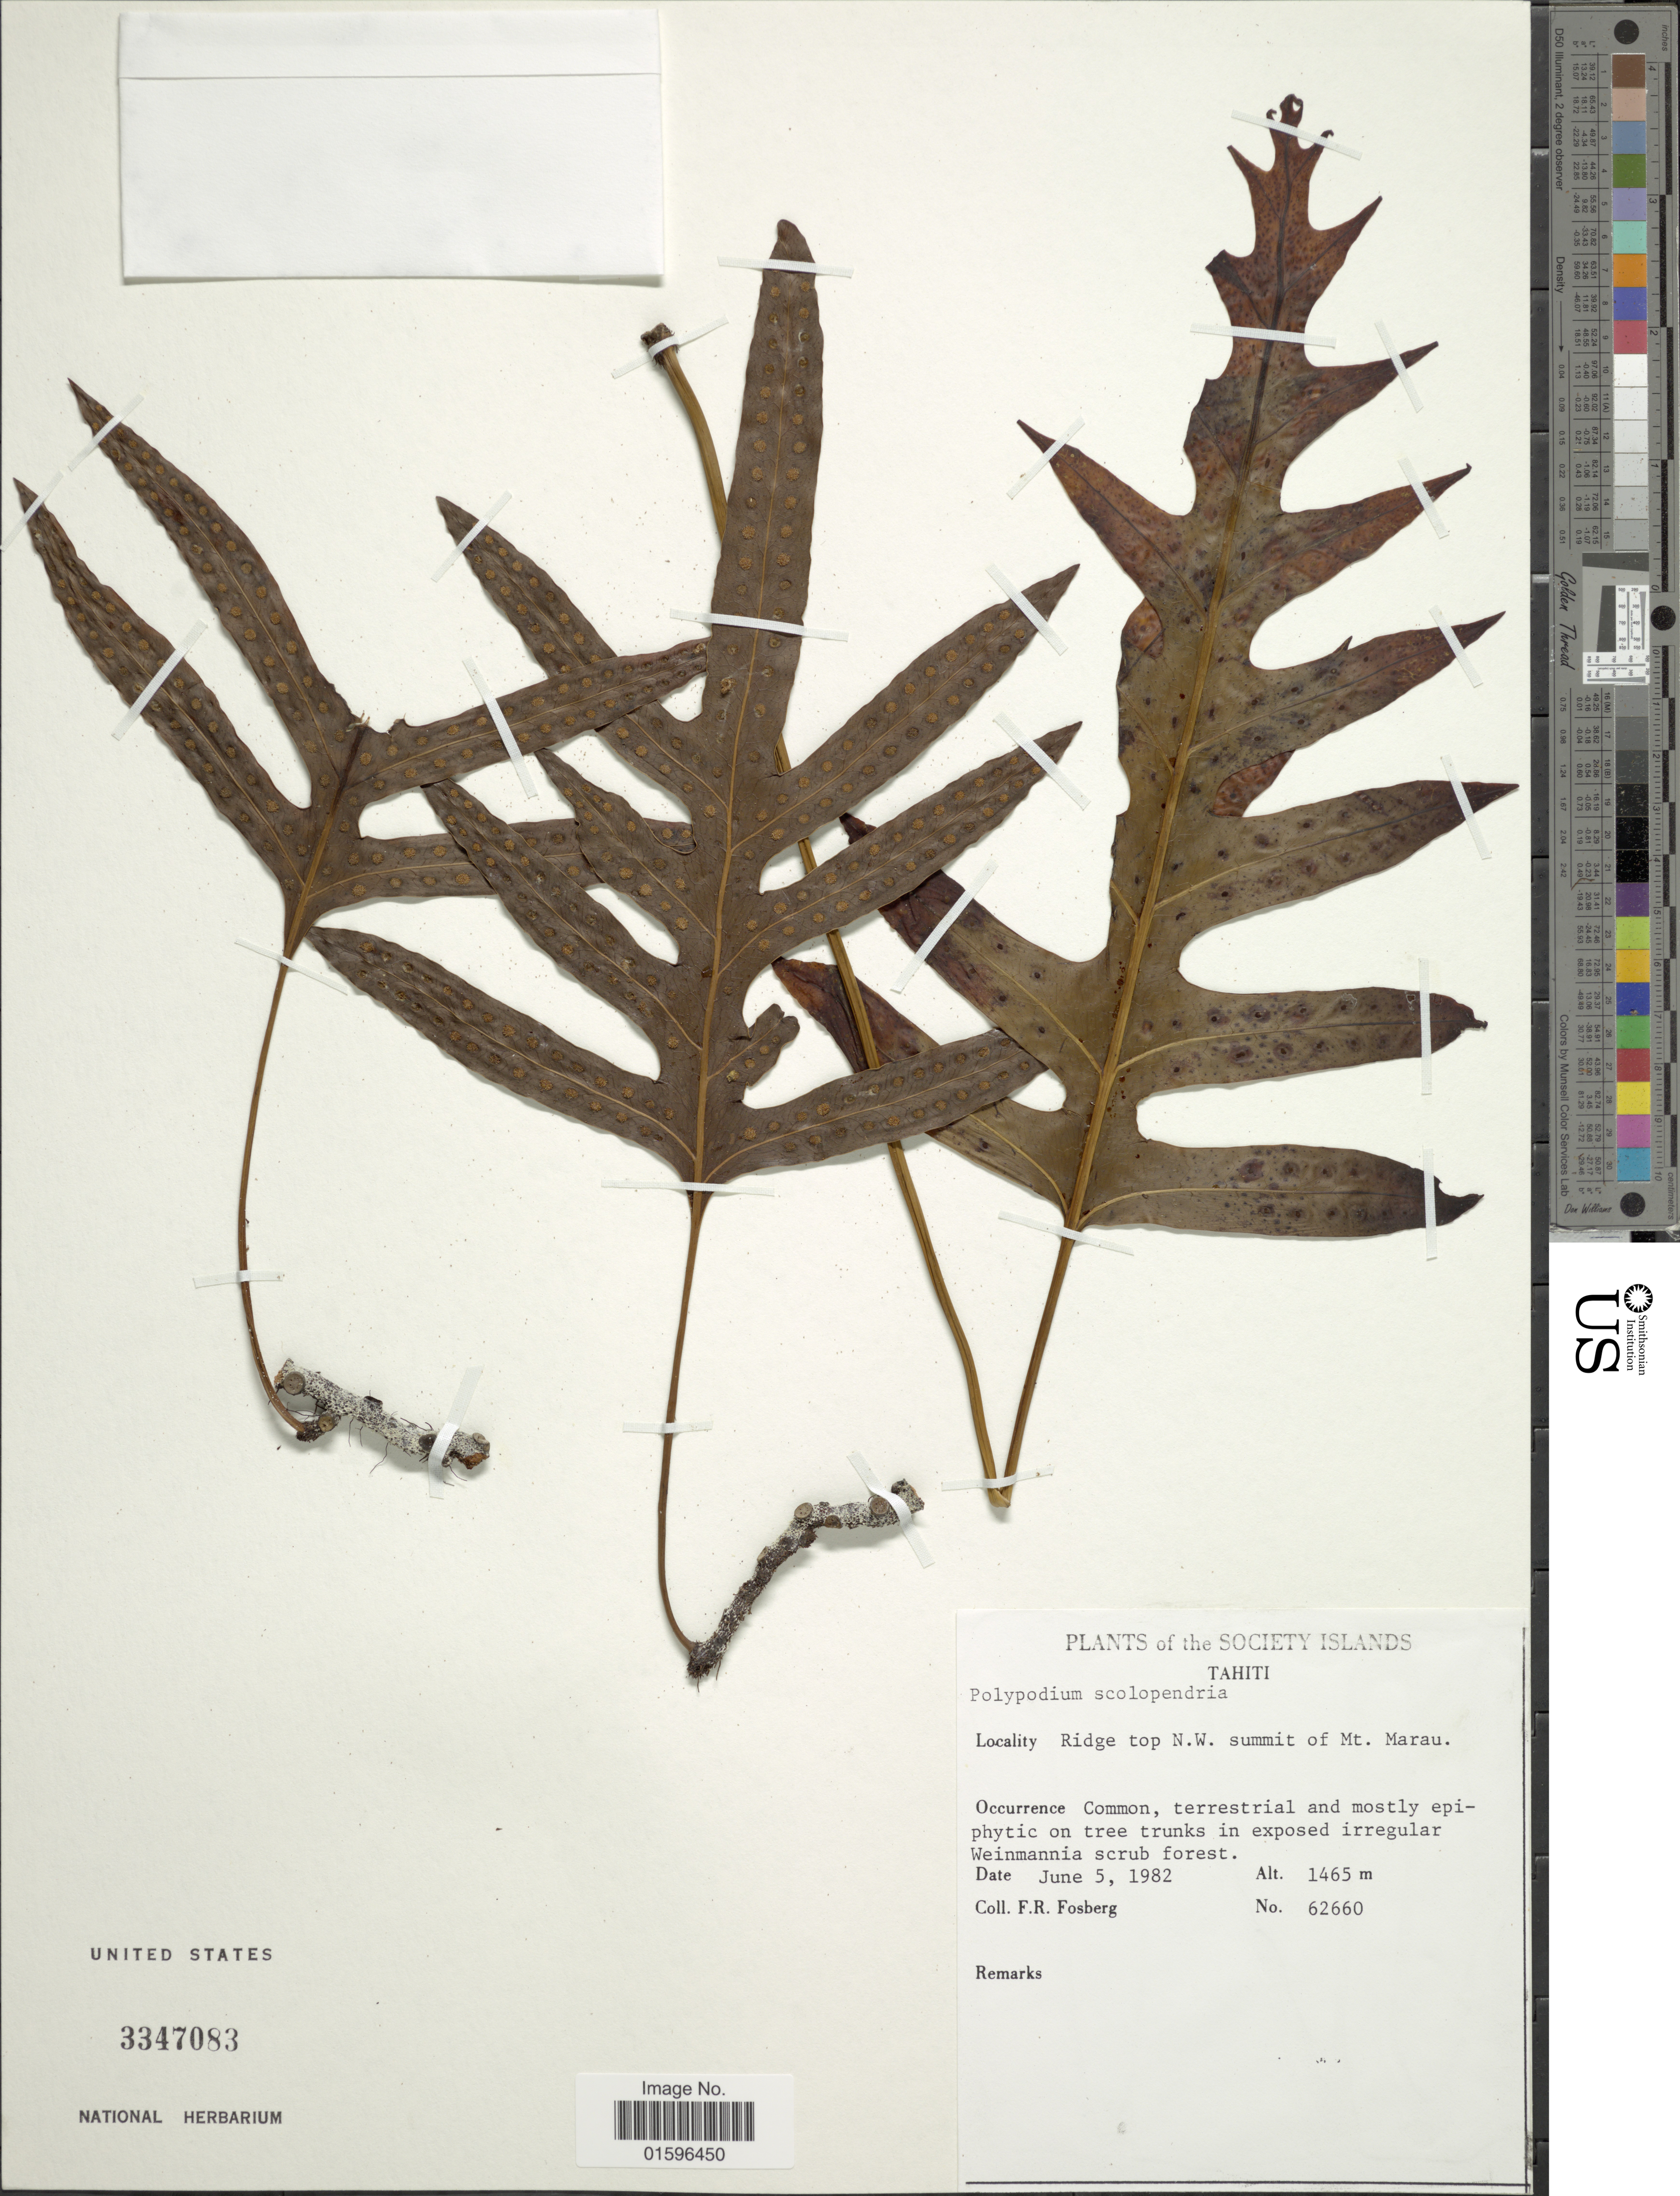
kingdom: Plantae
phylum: Tracheophyta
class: Polypodiopsida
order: Polypodiales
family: Polypodiaceae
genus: Polypodium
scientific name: Polypodium scolopendria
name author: Burm. f.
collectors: F. R. Fosberg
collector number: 62660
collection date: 1982-06-05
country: French Polynesia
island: Tahiti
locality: Society Islands, Tahiti, Ridge top N.W. summit of Mt. Marau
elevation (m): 1465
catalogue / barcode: US 3347083